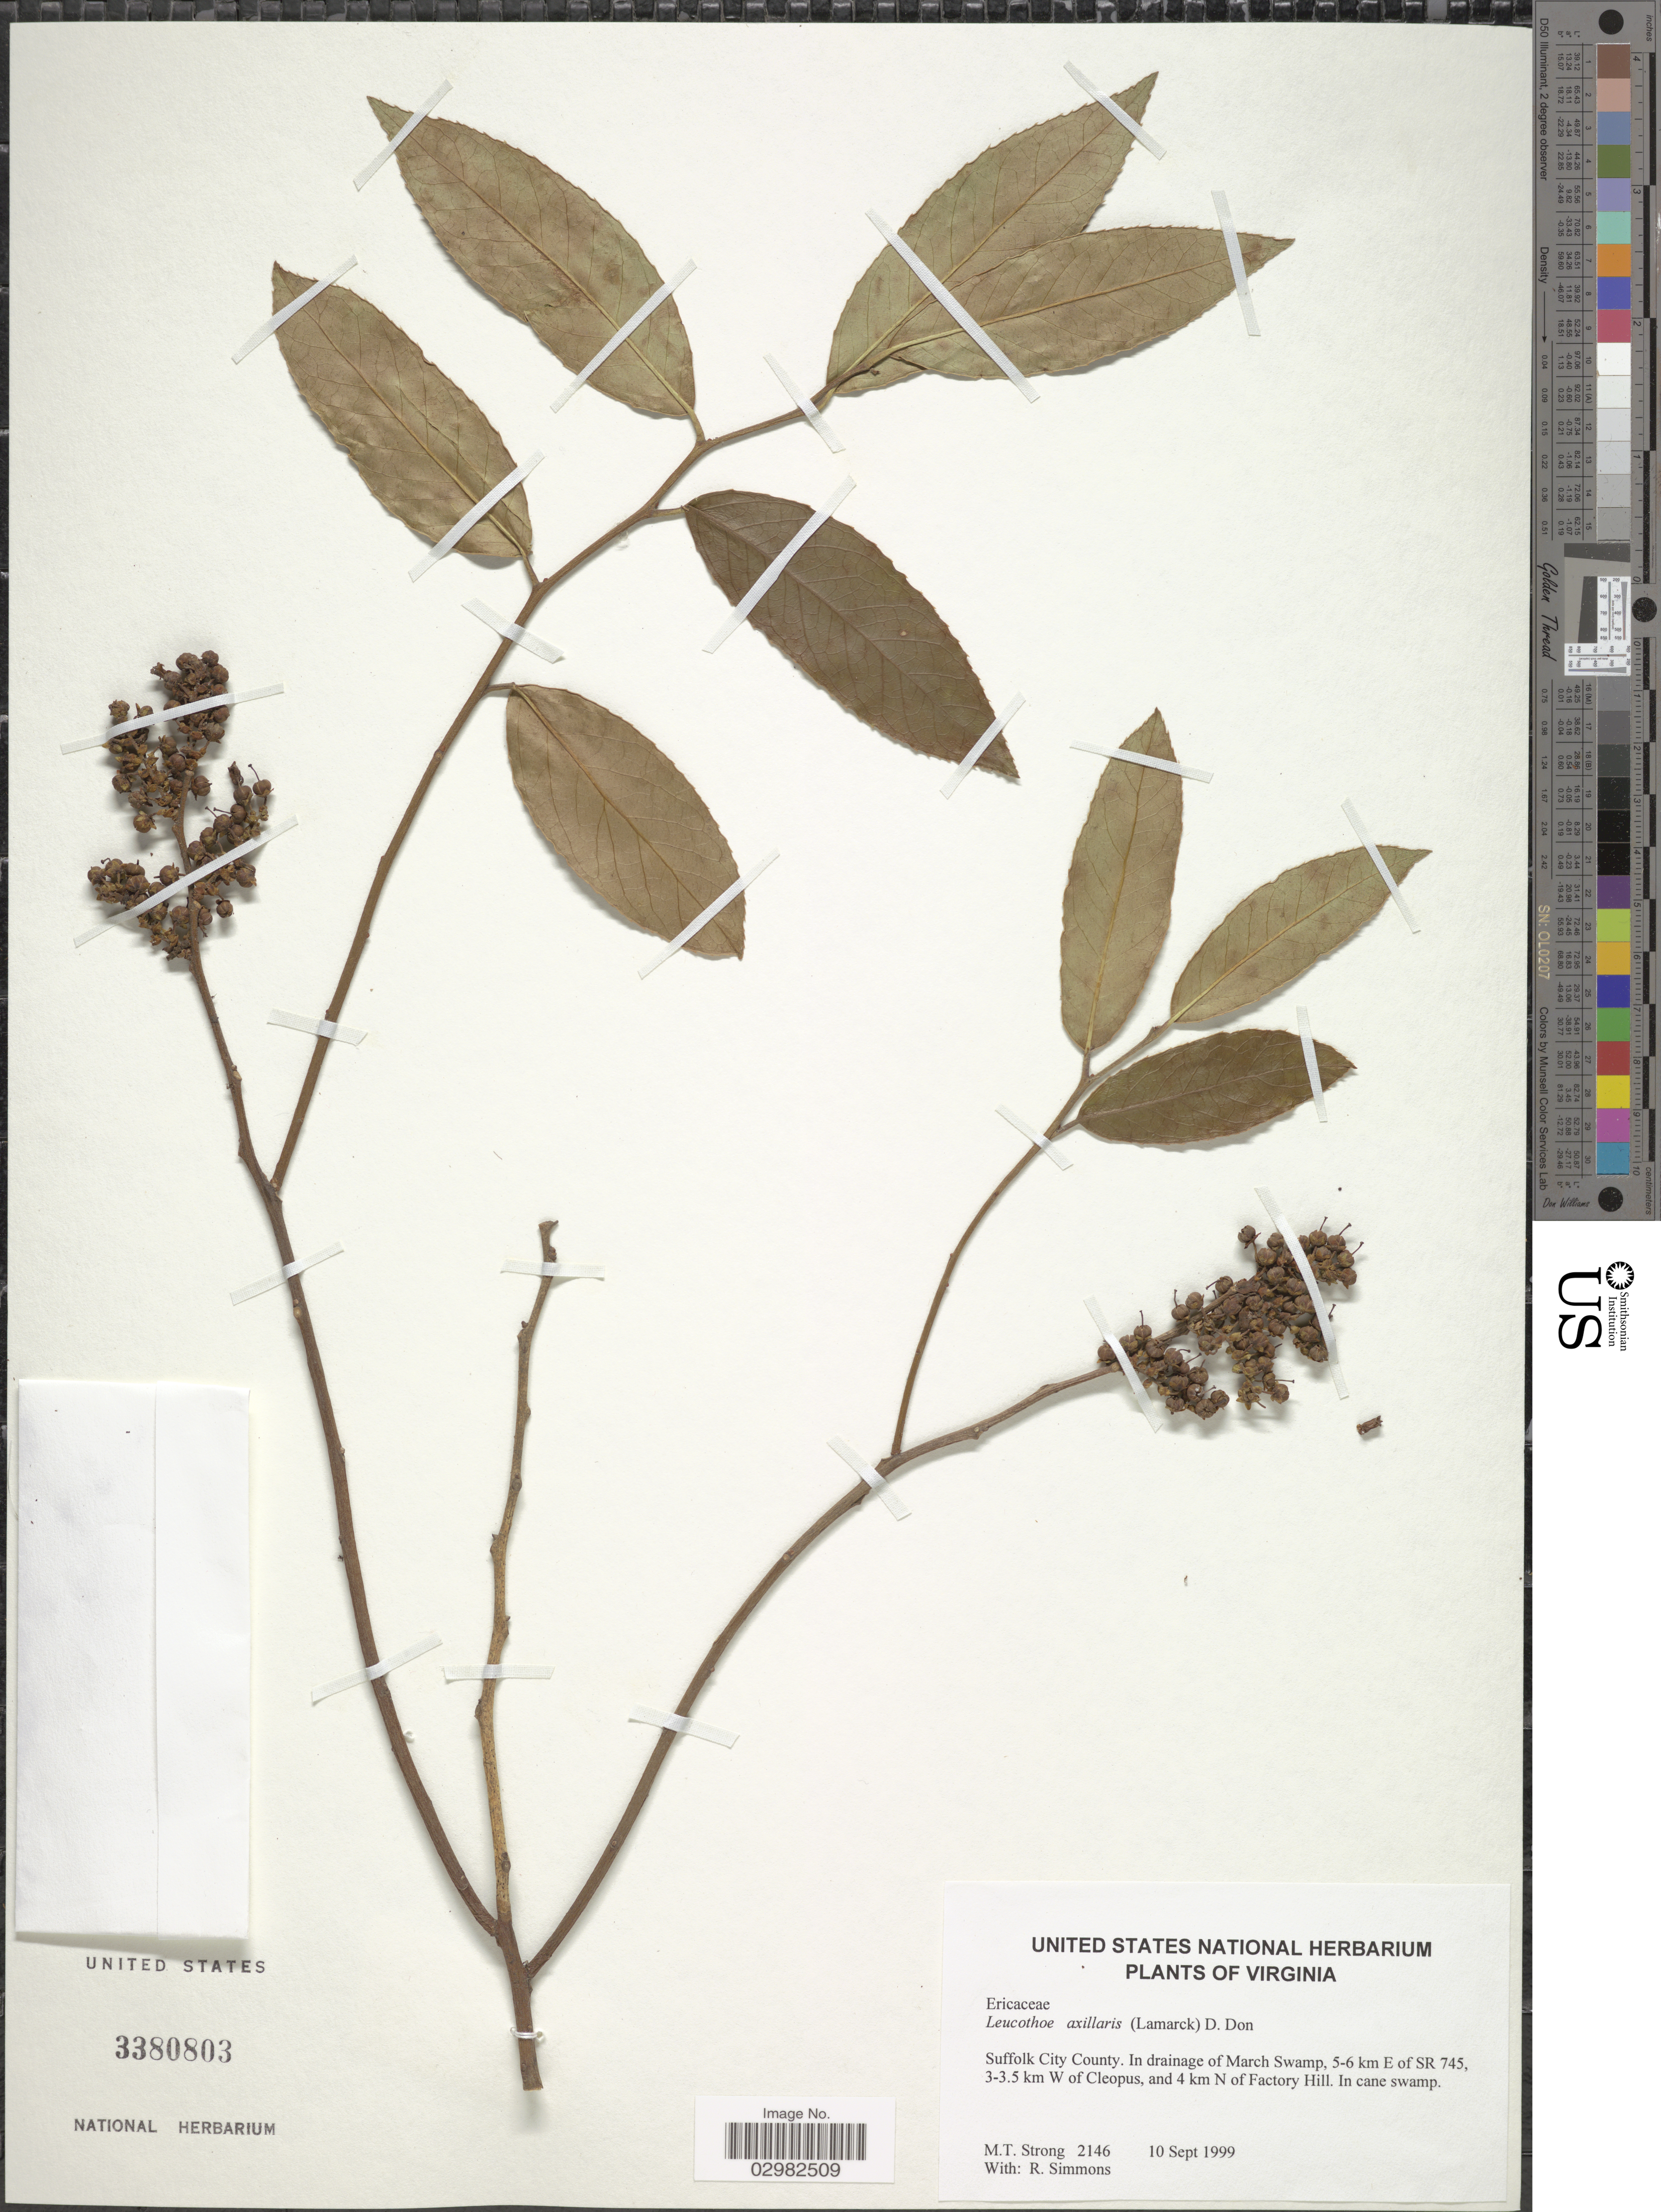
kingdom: Plantae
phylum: Tracheophyta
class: Magnoliopsida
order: Ericales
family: Ericaceae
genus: Leucothoe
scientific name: Leucothoë axillaris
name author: (Lam.) D. Don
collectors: M. T. Strong & R. Simmons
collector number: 2146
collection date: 1999-09-10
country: United States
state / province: Virginia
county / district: City of Suffolk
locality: Suffolk City County, in drainage of March Swamp, 5-6 km E of SR 745, 3-3.5 km W of Cleopus, and 4 km N of Factory Hill.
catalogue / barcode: US 3380803